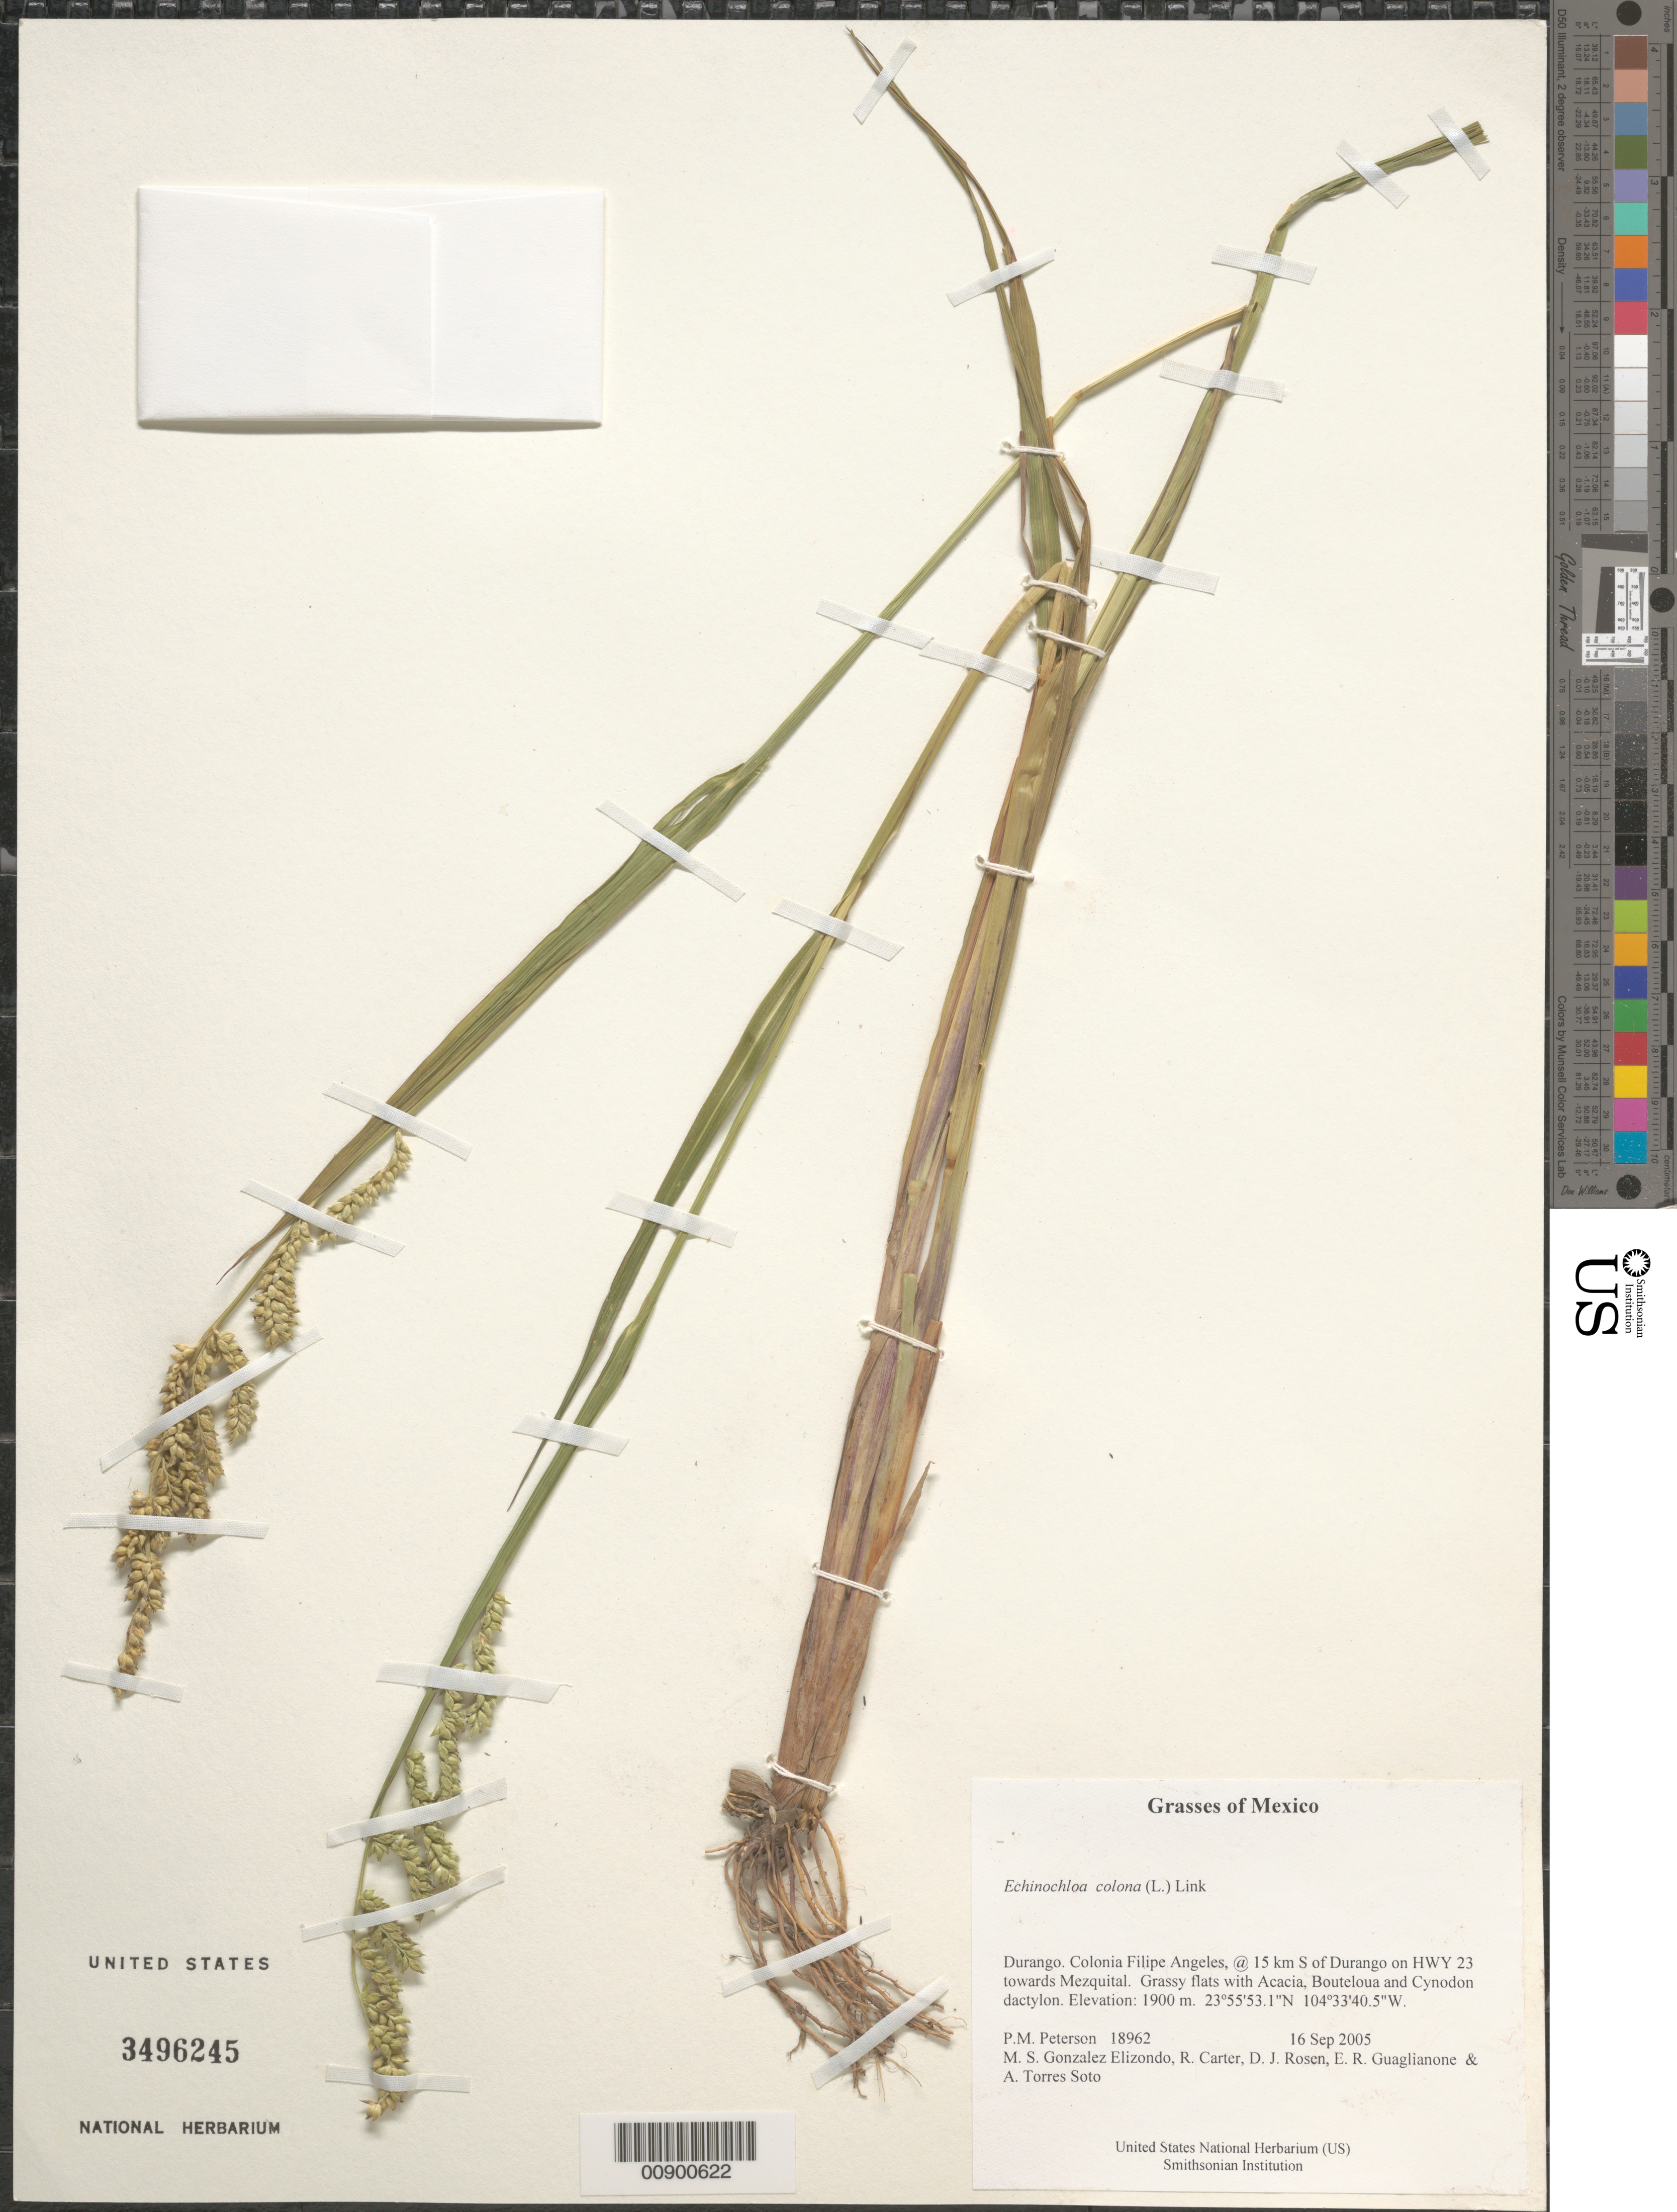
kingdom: Plantae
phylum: Tracheophyta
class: Liliopsida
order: Poales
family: Poaceae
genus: Echinochloa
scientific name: Echinochloa colona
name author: (L.) Link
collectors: P. M. Peterson, M. S. González-Elizondo, R. Carter, D. J. Rosen, E. R. Guaglianone & A. Torres Soto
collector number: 18962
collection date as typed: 16 Sep 2005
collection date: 2005-09-16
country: Mexico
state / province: Durango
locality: Colonia Filipe Angeles, @ 15 km S of Durango on HWY 23 towards Mezquital. Grassy flats with Acacia, Bouteloua and Cynodon dactylon.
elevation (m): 1900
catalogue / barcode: US 3496245